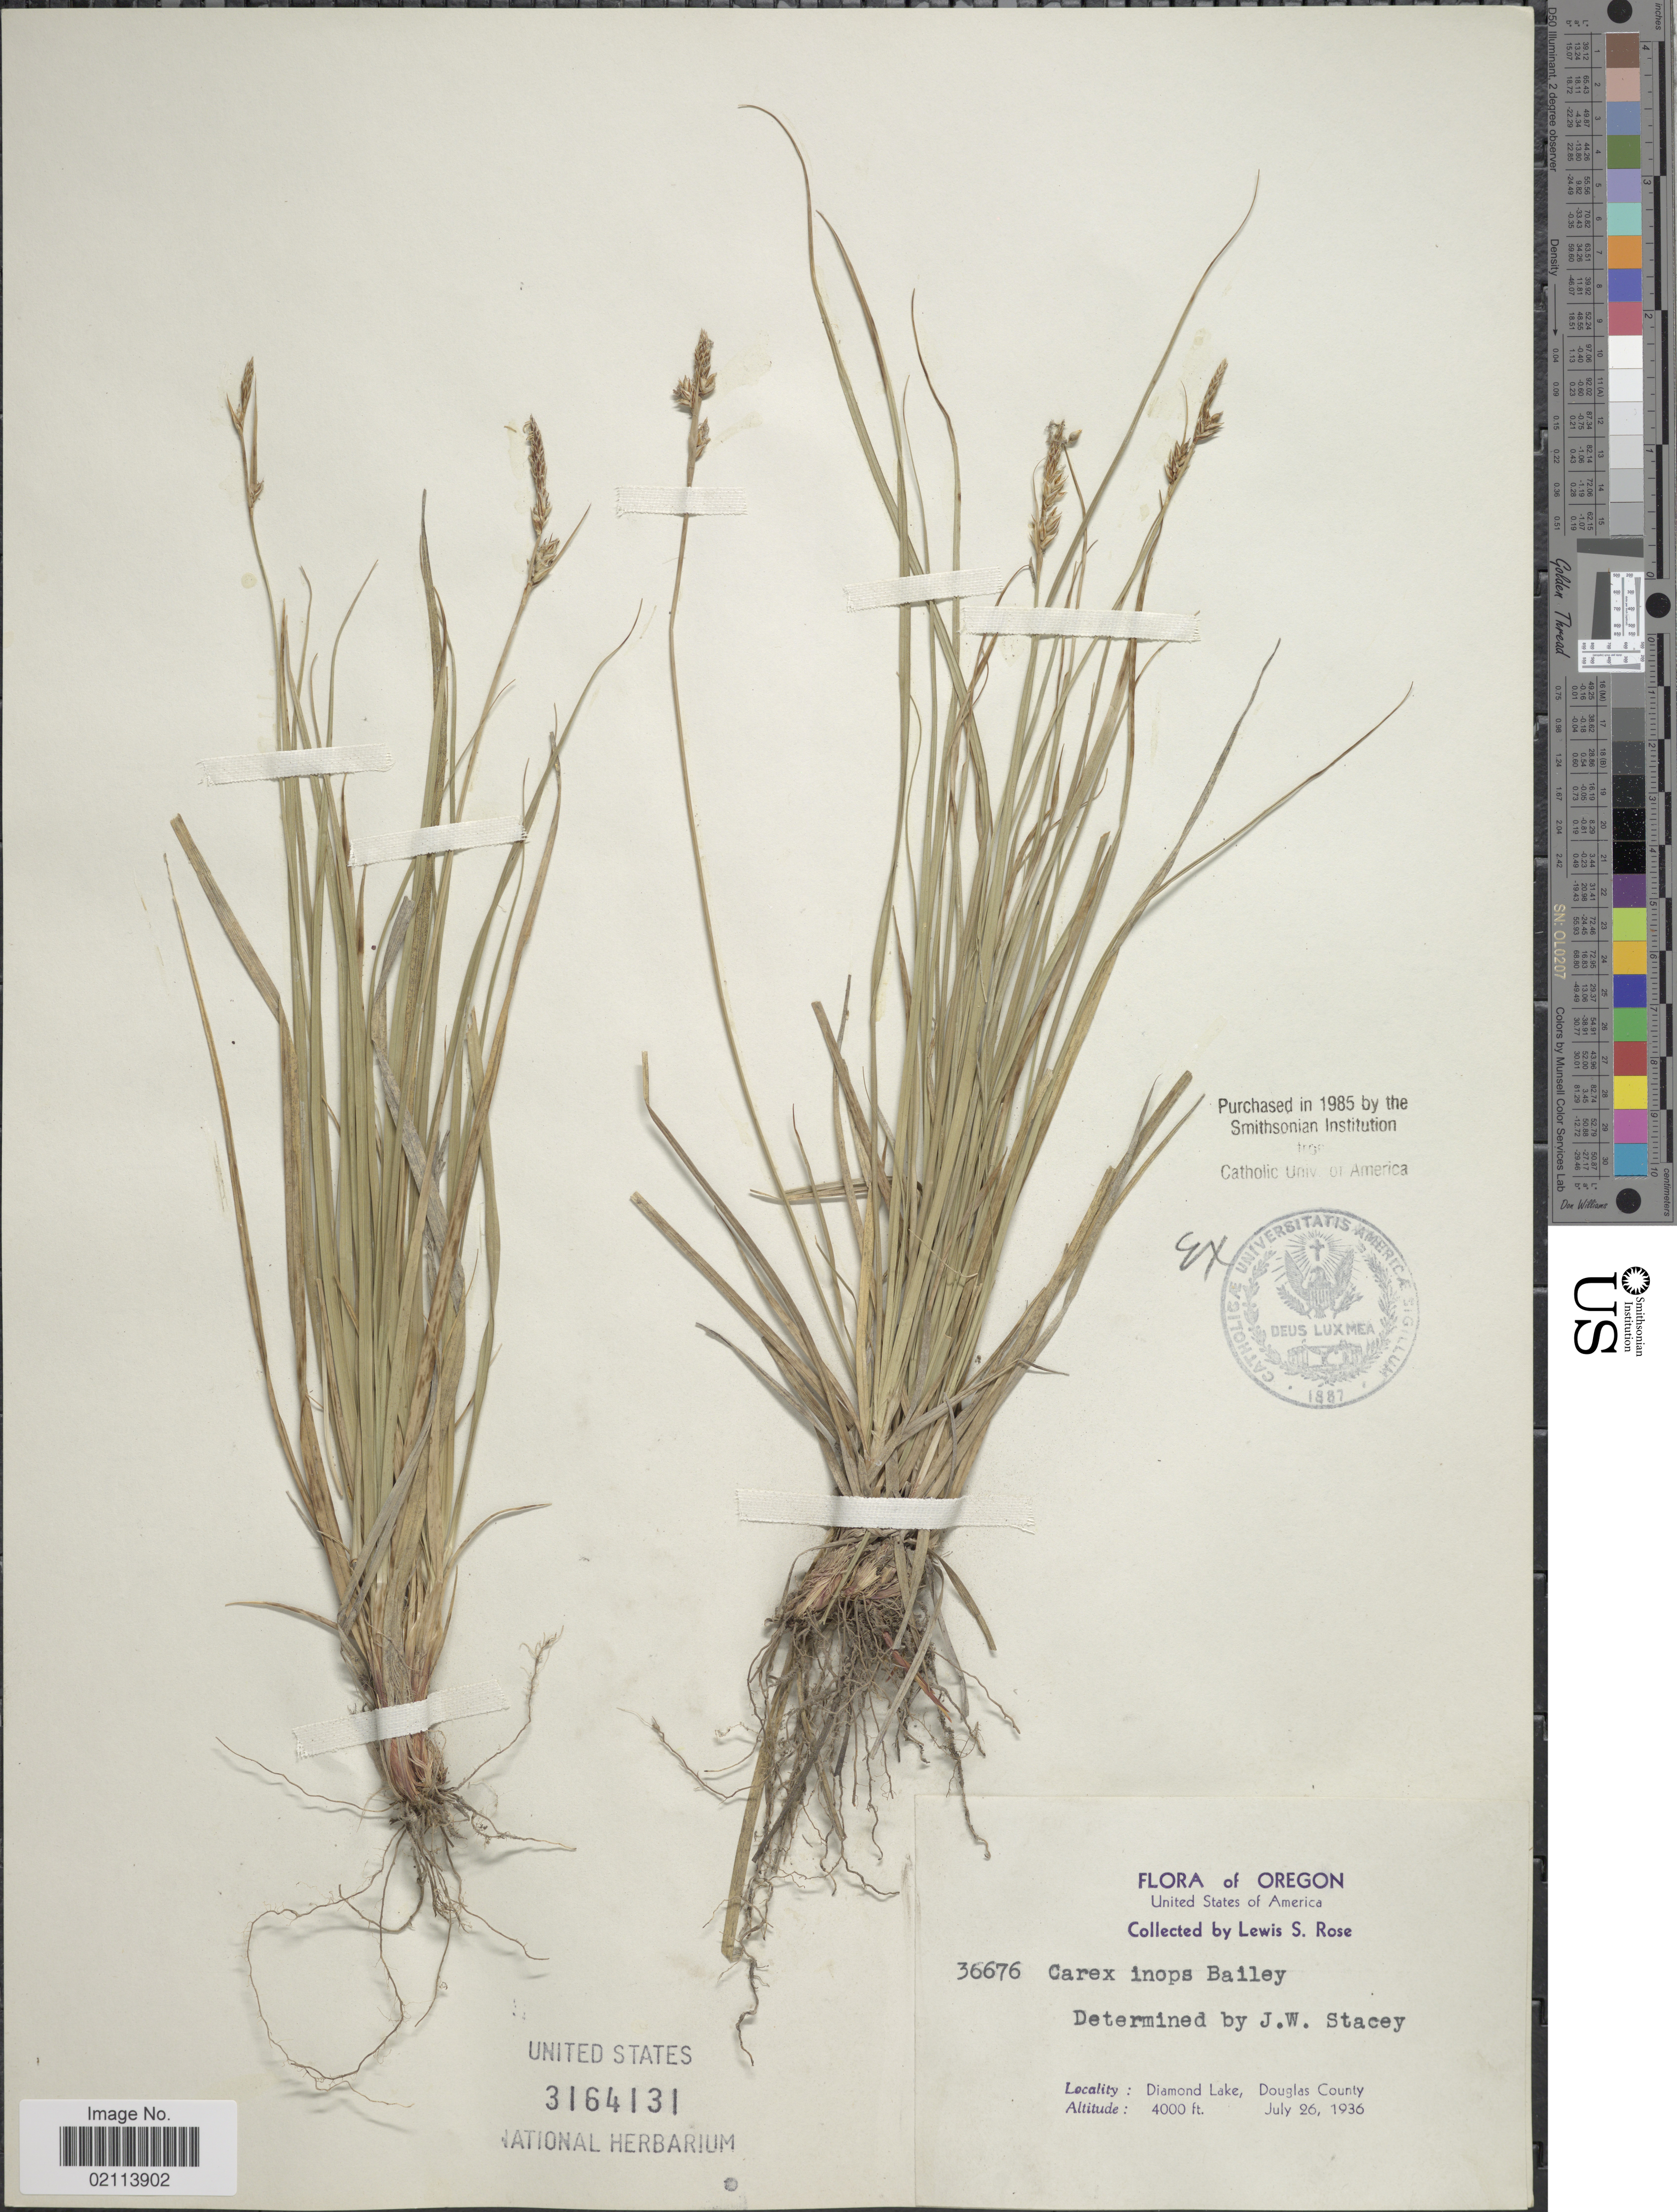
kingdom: Plantae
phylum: Tracheophyta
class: Liliopsida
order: Poales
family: Cyperaceae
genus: Carex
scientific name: Carex inops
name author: L.H. Bailey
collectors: L. S. Rose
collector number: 36676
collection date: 1936-07-26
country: United States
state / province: Oregon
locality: Diamond Lake, Douglas County.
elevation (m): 1219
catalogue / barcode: US 3164131